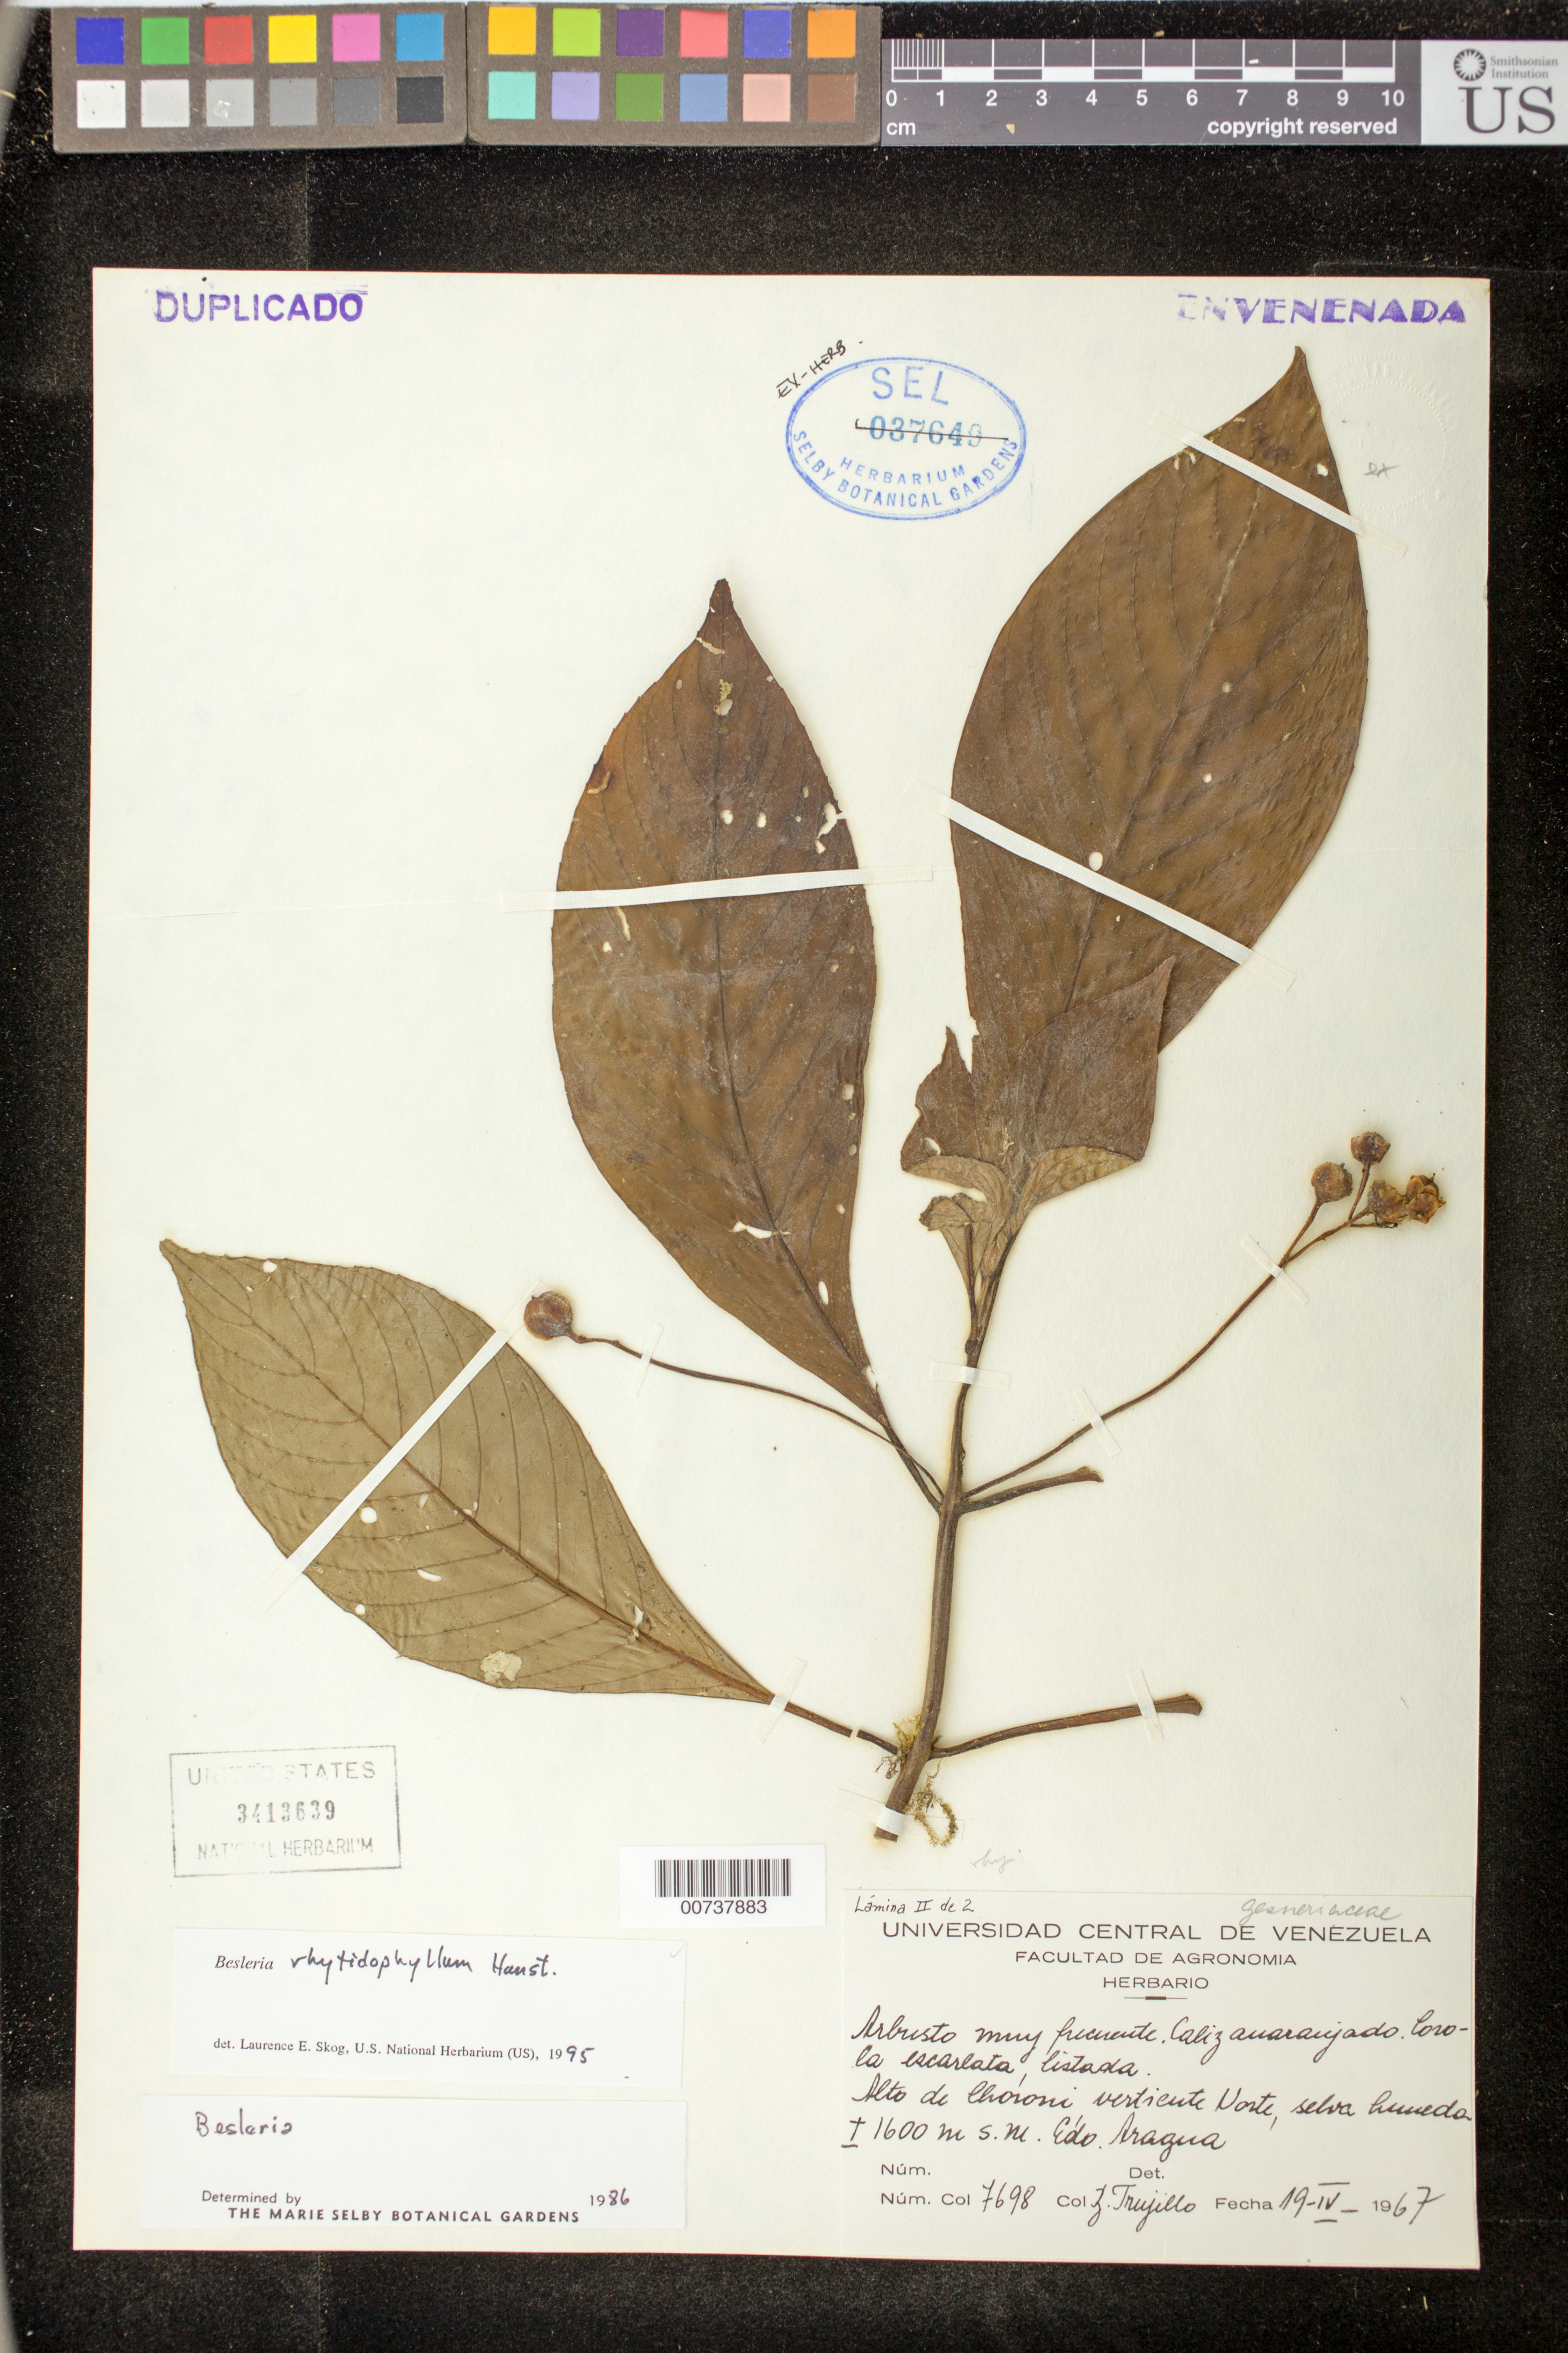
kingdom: Plantae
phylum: Tracheophyta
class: Magnoliopsida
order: Lamiales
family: Gesneriaceae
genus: Besleria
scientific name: Besleria rhytidophyllum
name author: Hanst.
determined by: Skog, Laurence E.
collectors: B. Trujillo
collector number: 7698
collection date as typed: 19 Apr 1967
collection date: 1967-04-19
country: Venezuela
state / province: Aragua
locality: Alto de Choroni, vertiente Norte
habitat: Selva humeda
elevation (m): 1600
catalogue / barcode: US 3413639